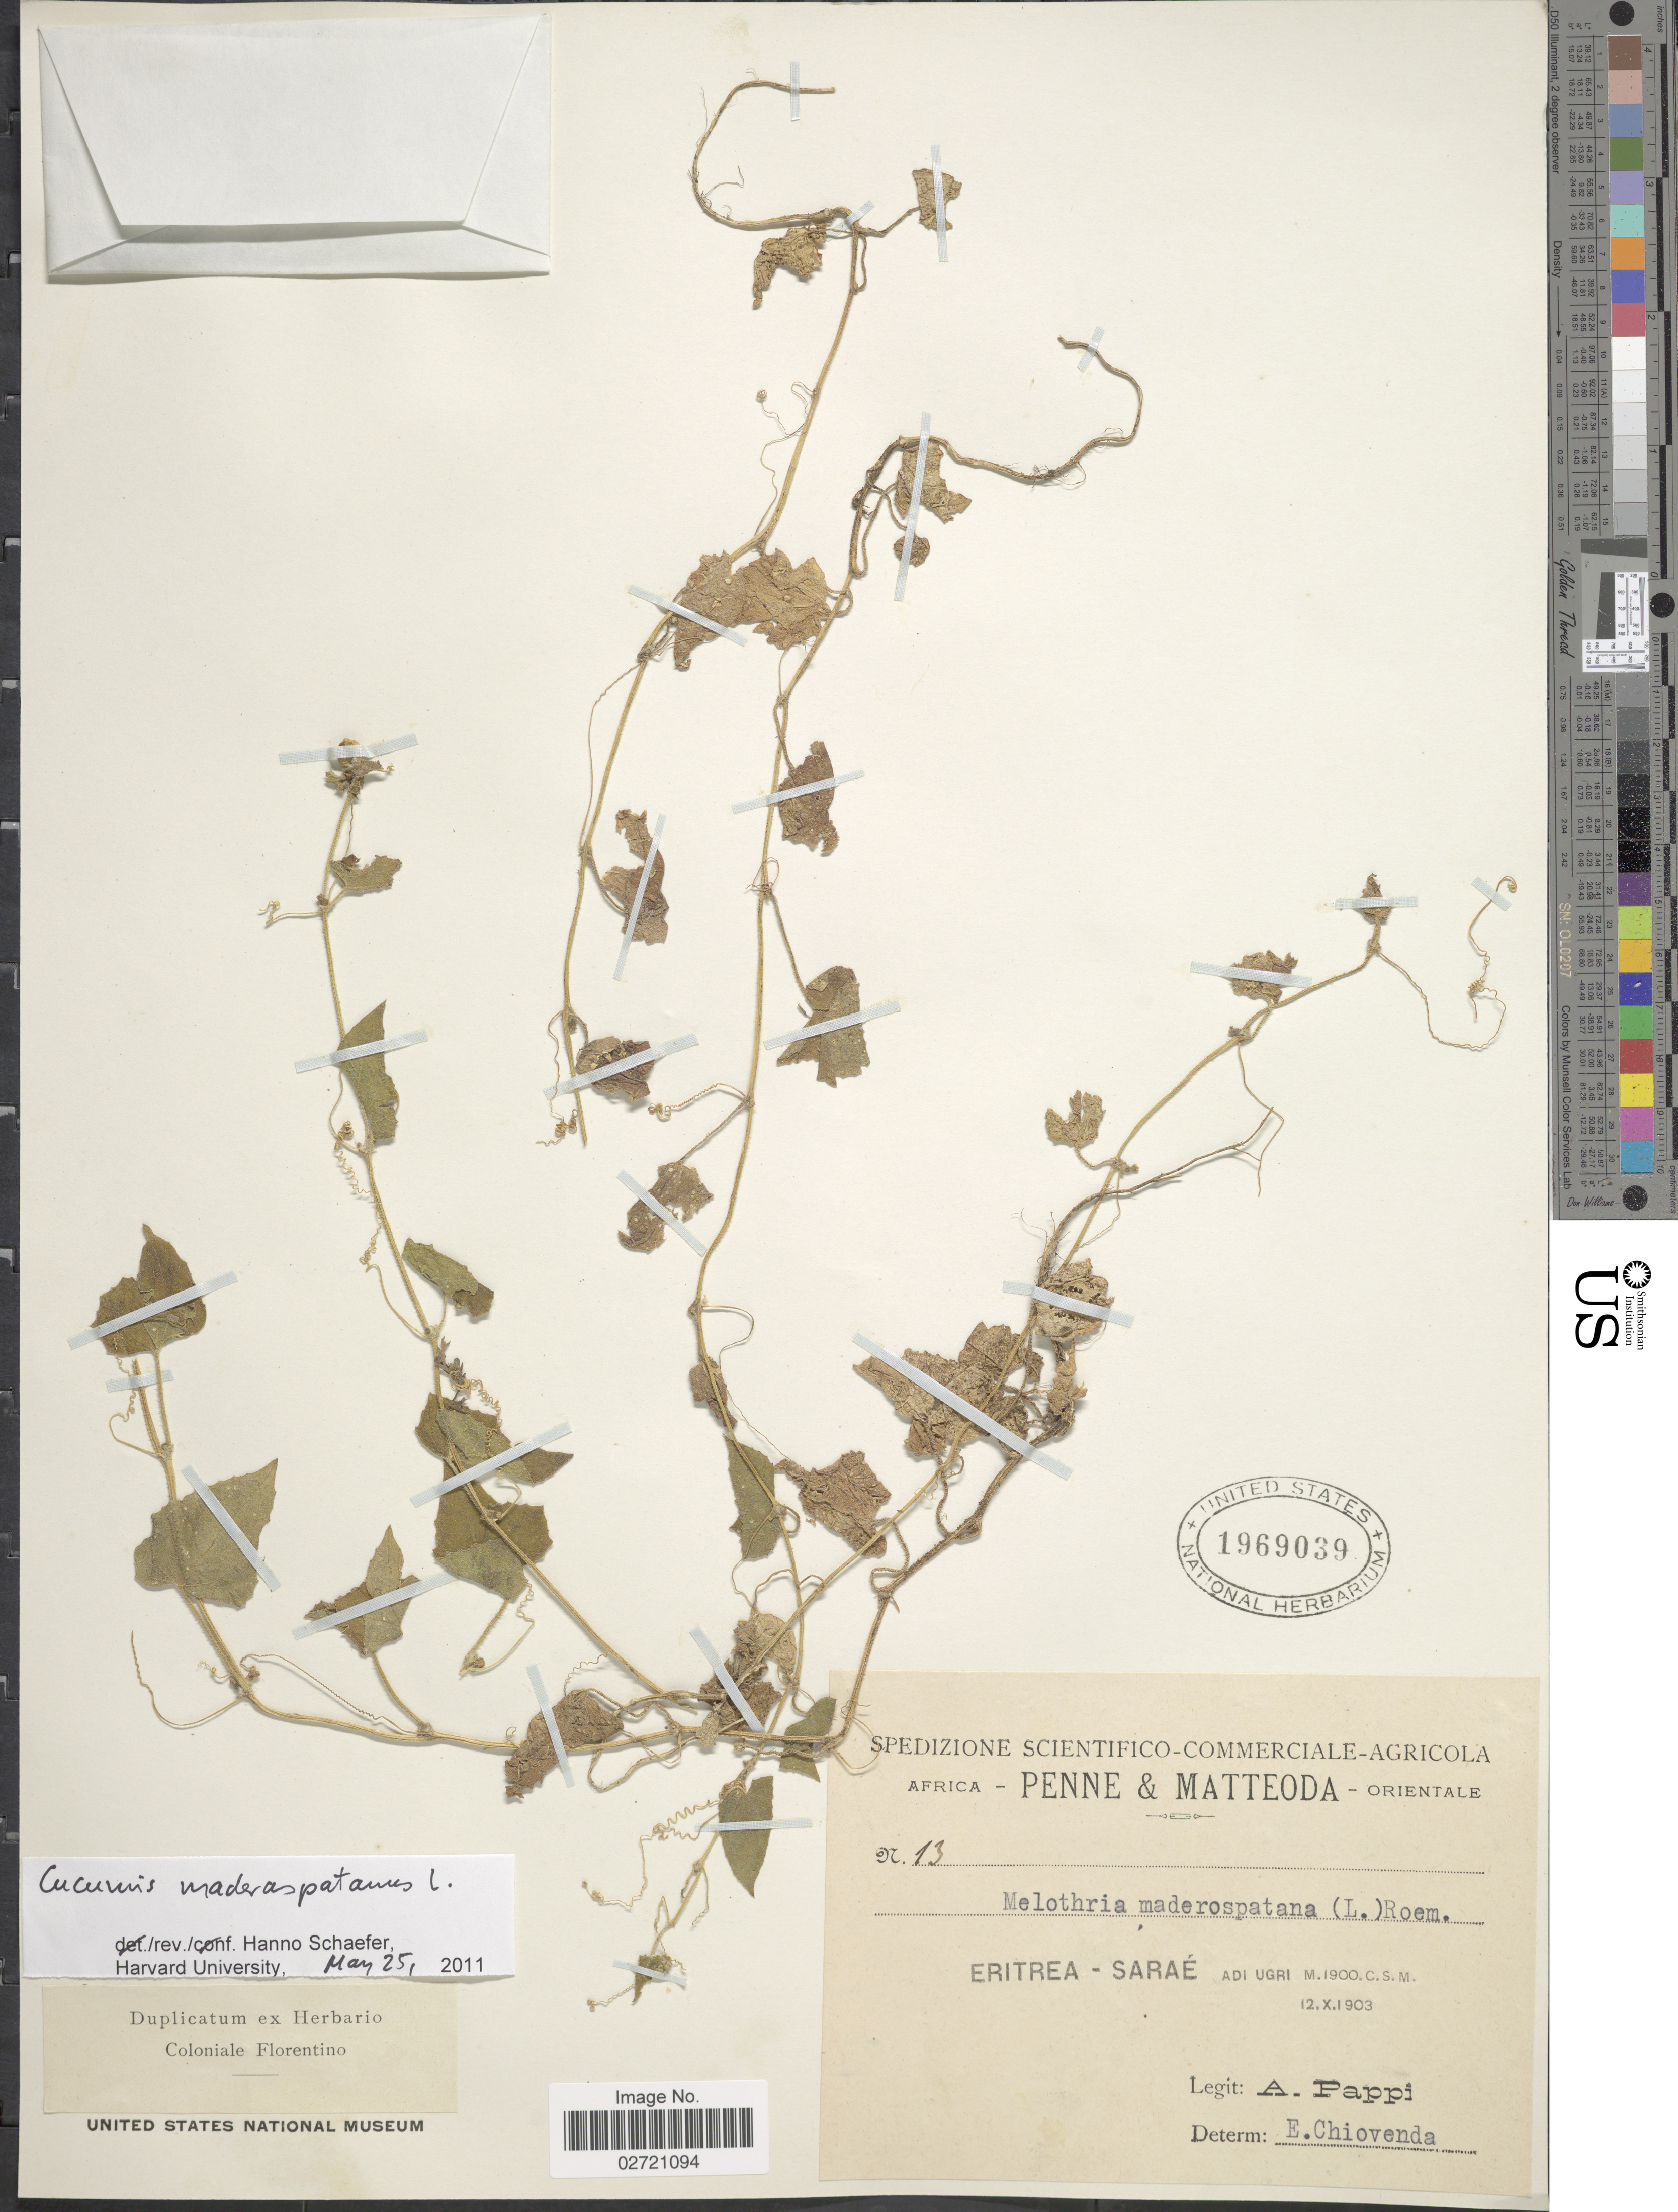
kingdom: Plantae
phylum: Tracheophyta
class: Magnoliopsida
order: Cucurbitales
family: Cucurbitaceae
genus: Cucumis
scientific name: Cucumis maderaspatanus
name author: L.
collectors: A. Pappi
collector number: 13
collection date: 1903-10-12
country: Eritrea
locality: Sarae ad Ugri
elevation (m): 1900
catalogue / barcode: US 1969039